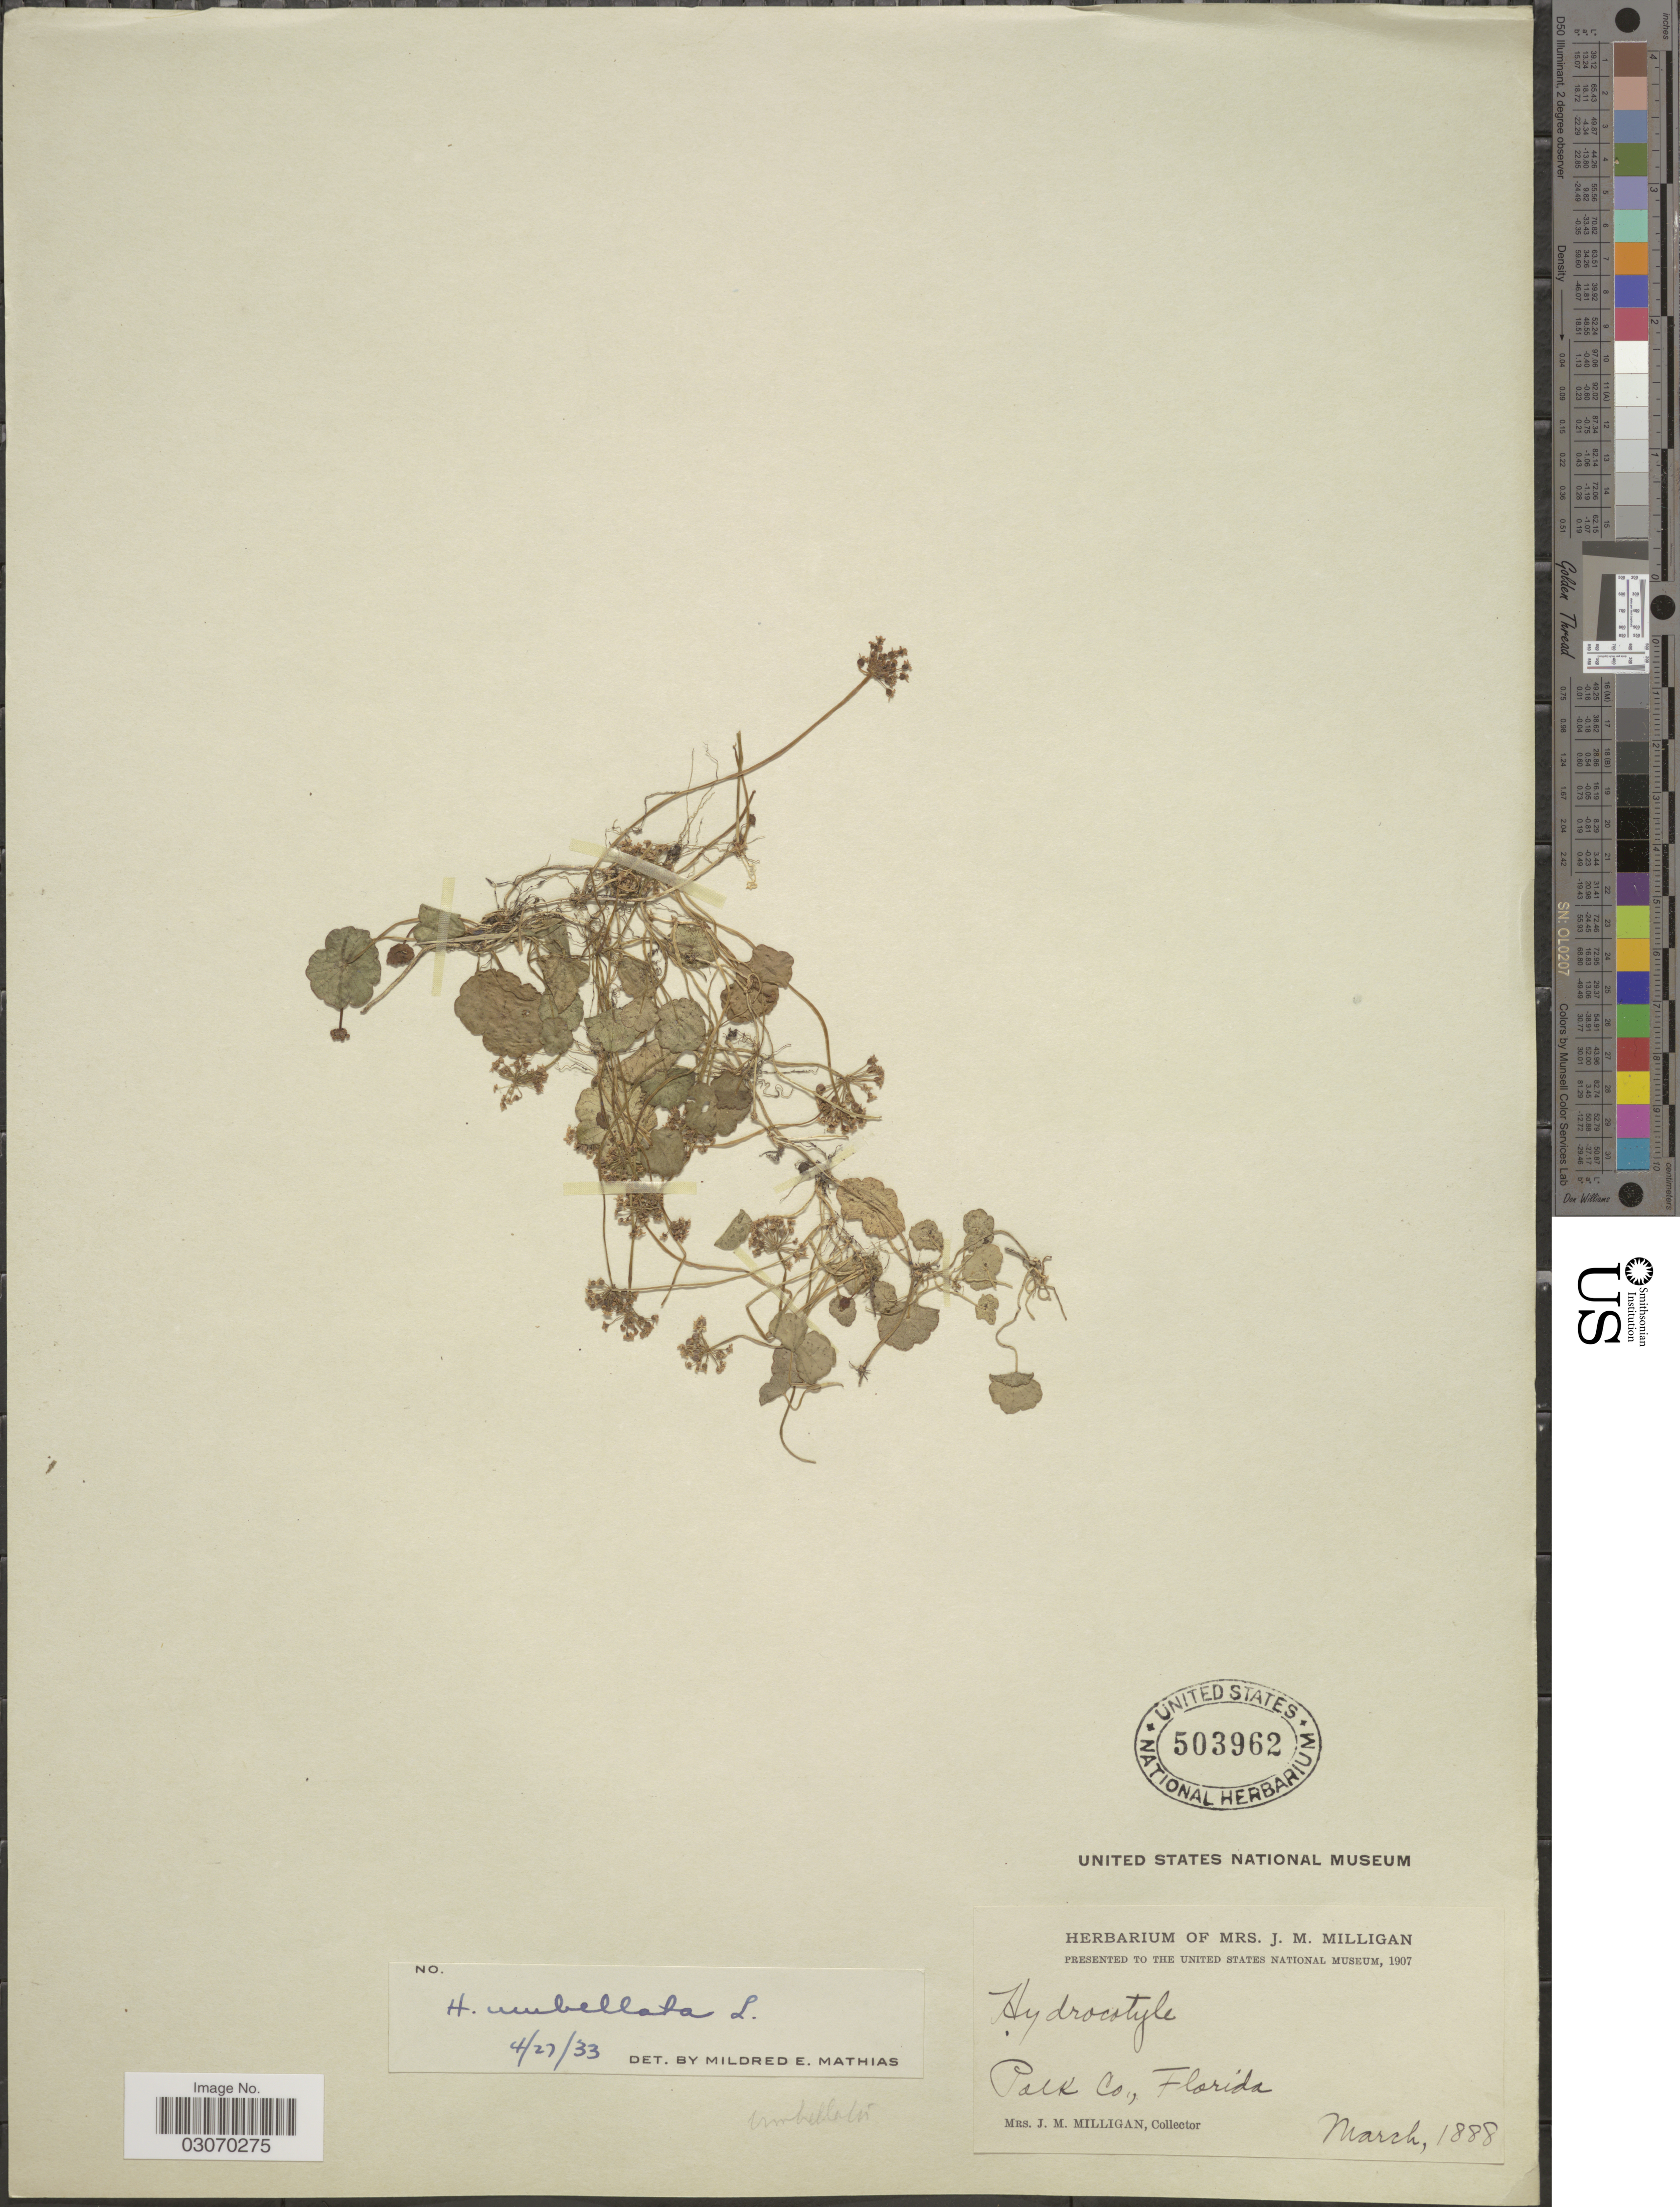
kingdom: Plantae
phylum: Tracheophyta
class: Magnoliopsida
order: Apiales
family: Araliaceae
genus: Hydrocotyle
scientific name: Hydrocotyle umbellata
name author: L.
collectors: J. Milligan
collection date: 1888-03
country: United States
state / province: Florida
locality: Polk Co.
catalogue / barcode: US 503962